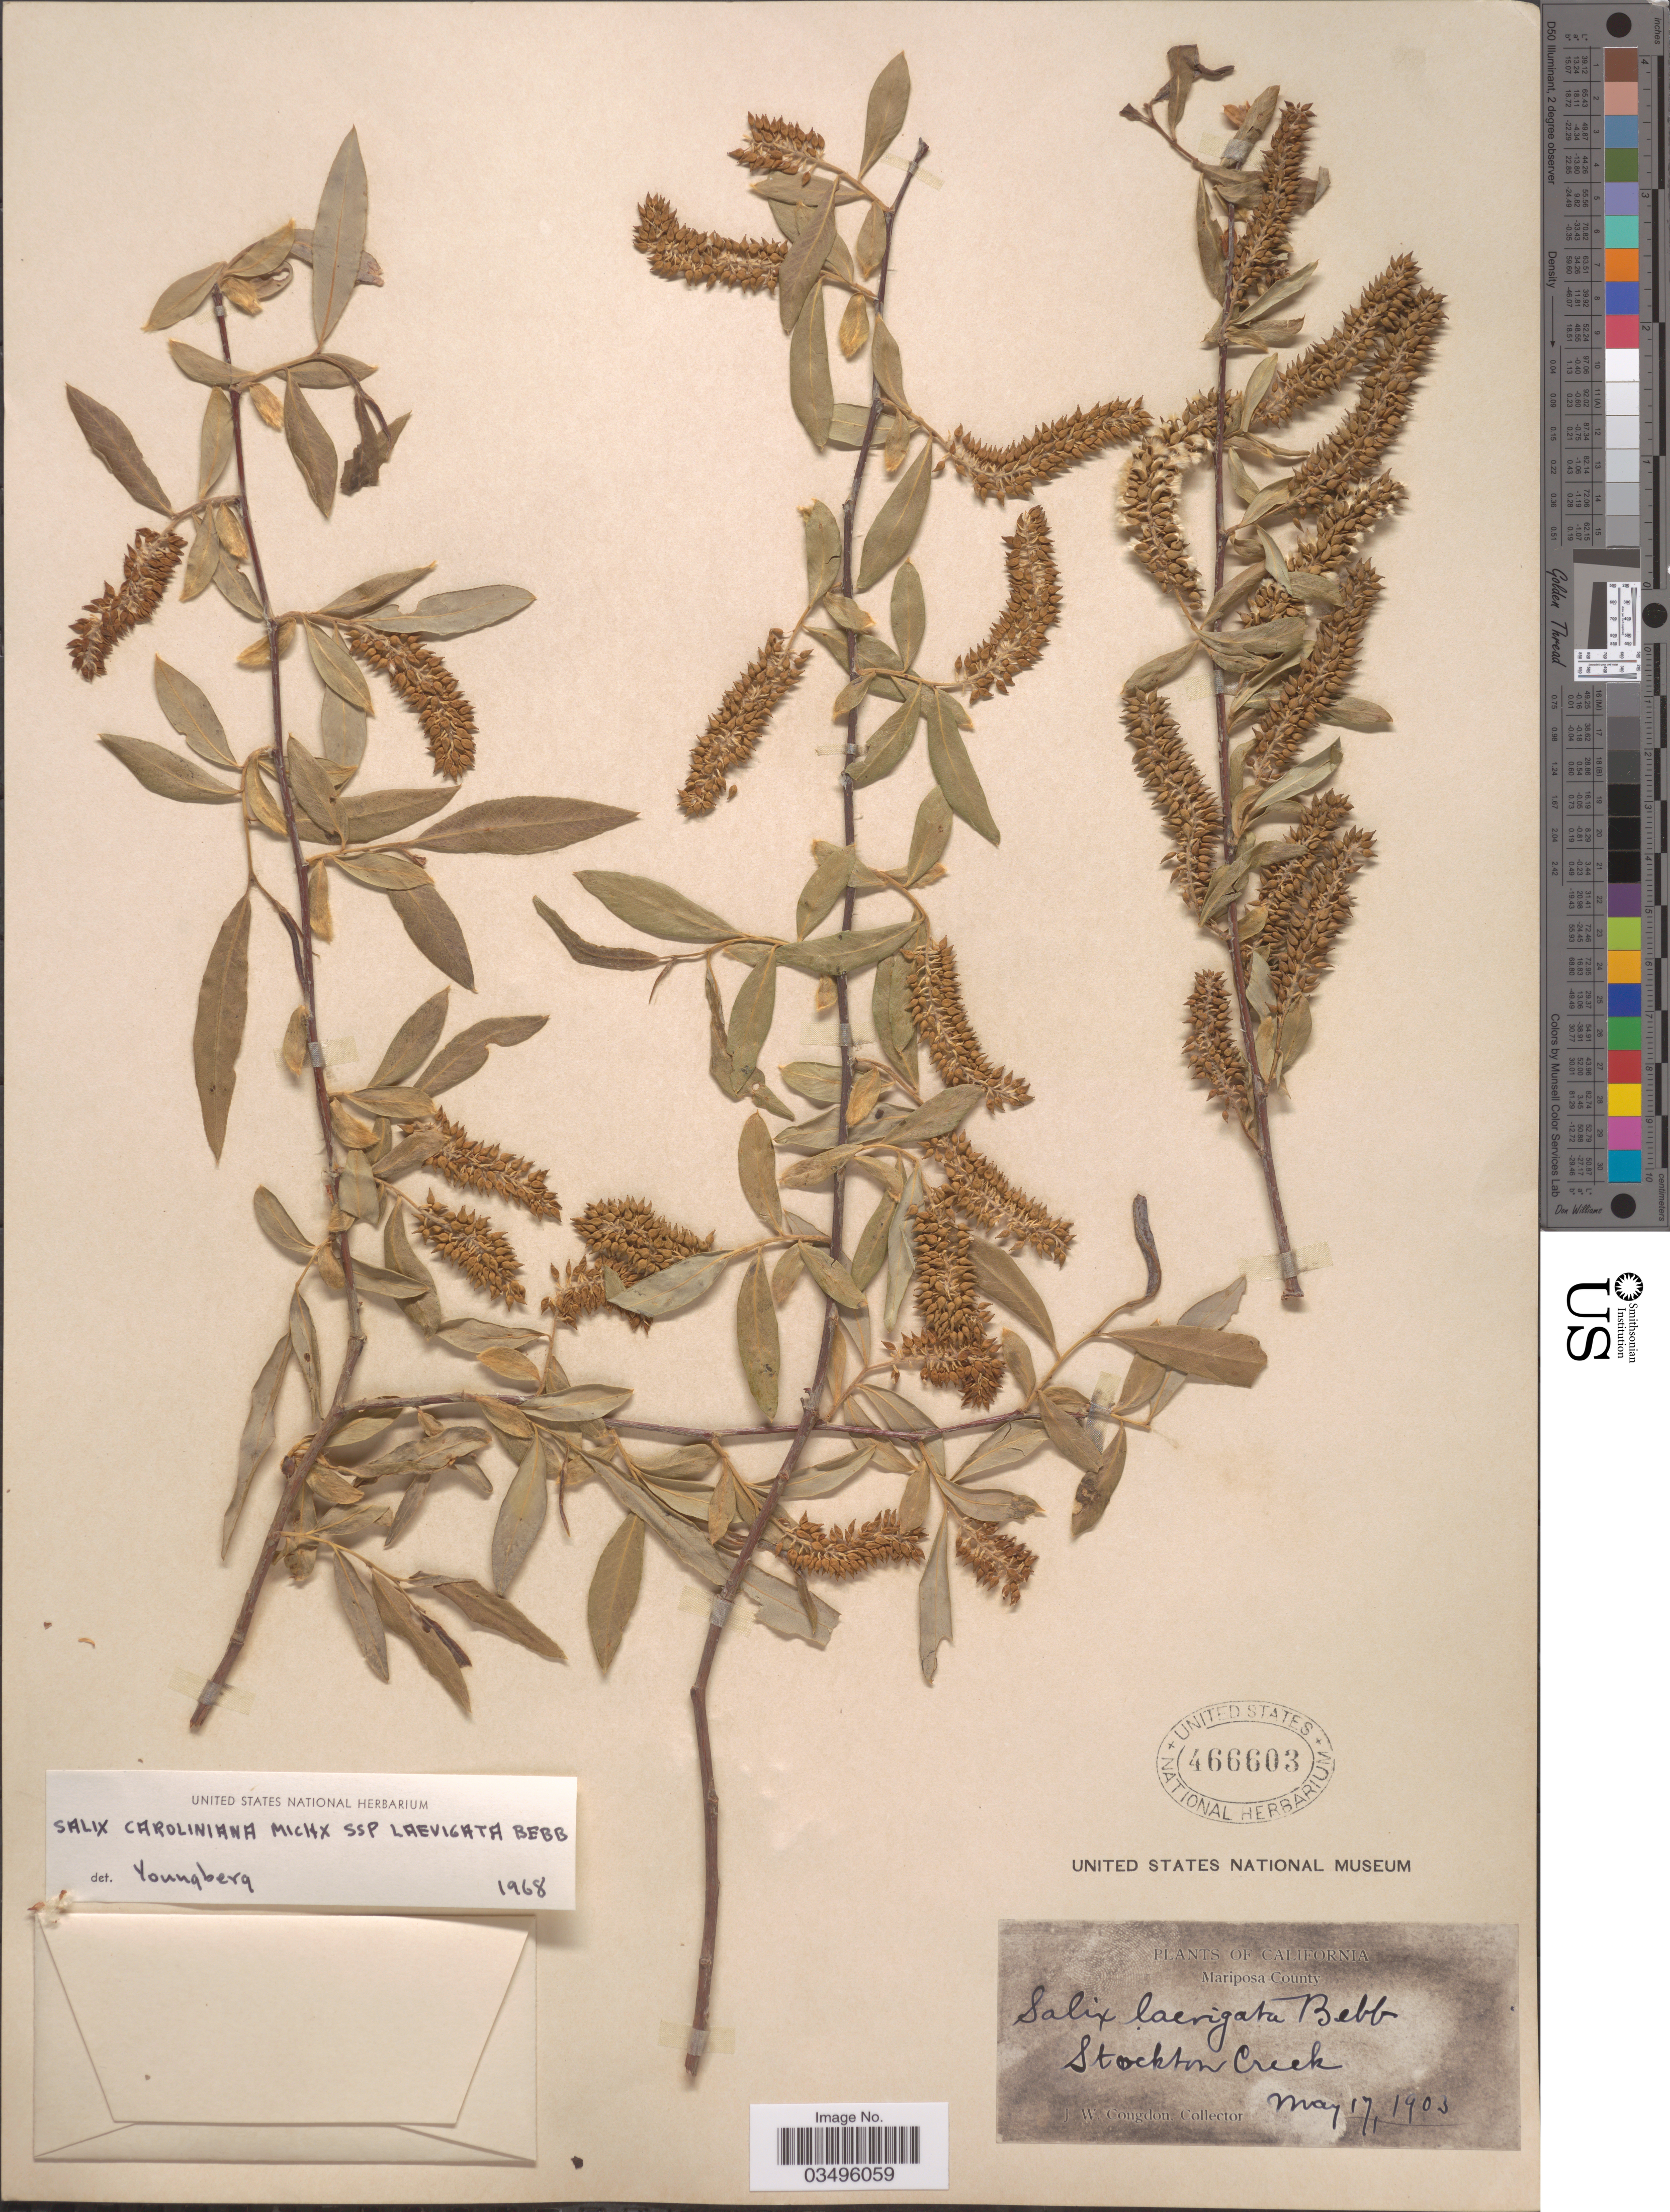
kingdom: Plantae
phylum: Tracheophyta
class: Magnoliopsida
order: Malpighiales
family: Salicaceae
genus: Salix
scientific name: Salix caroliniana subsp. laevigata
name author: Bebb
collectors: J. W. Congdon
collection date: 1903-05-17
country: United States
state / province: California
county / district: Mariposa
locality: Mariposa County. Stockton Creek.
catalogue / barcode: US 466603